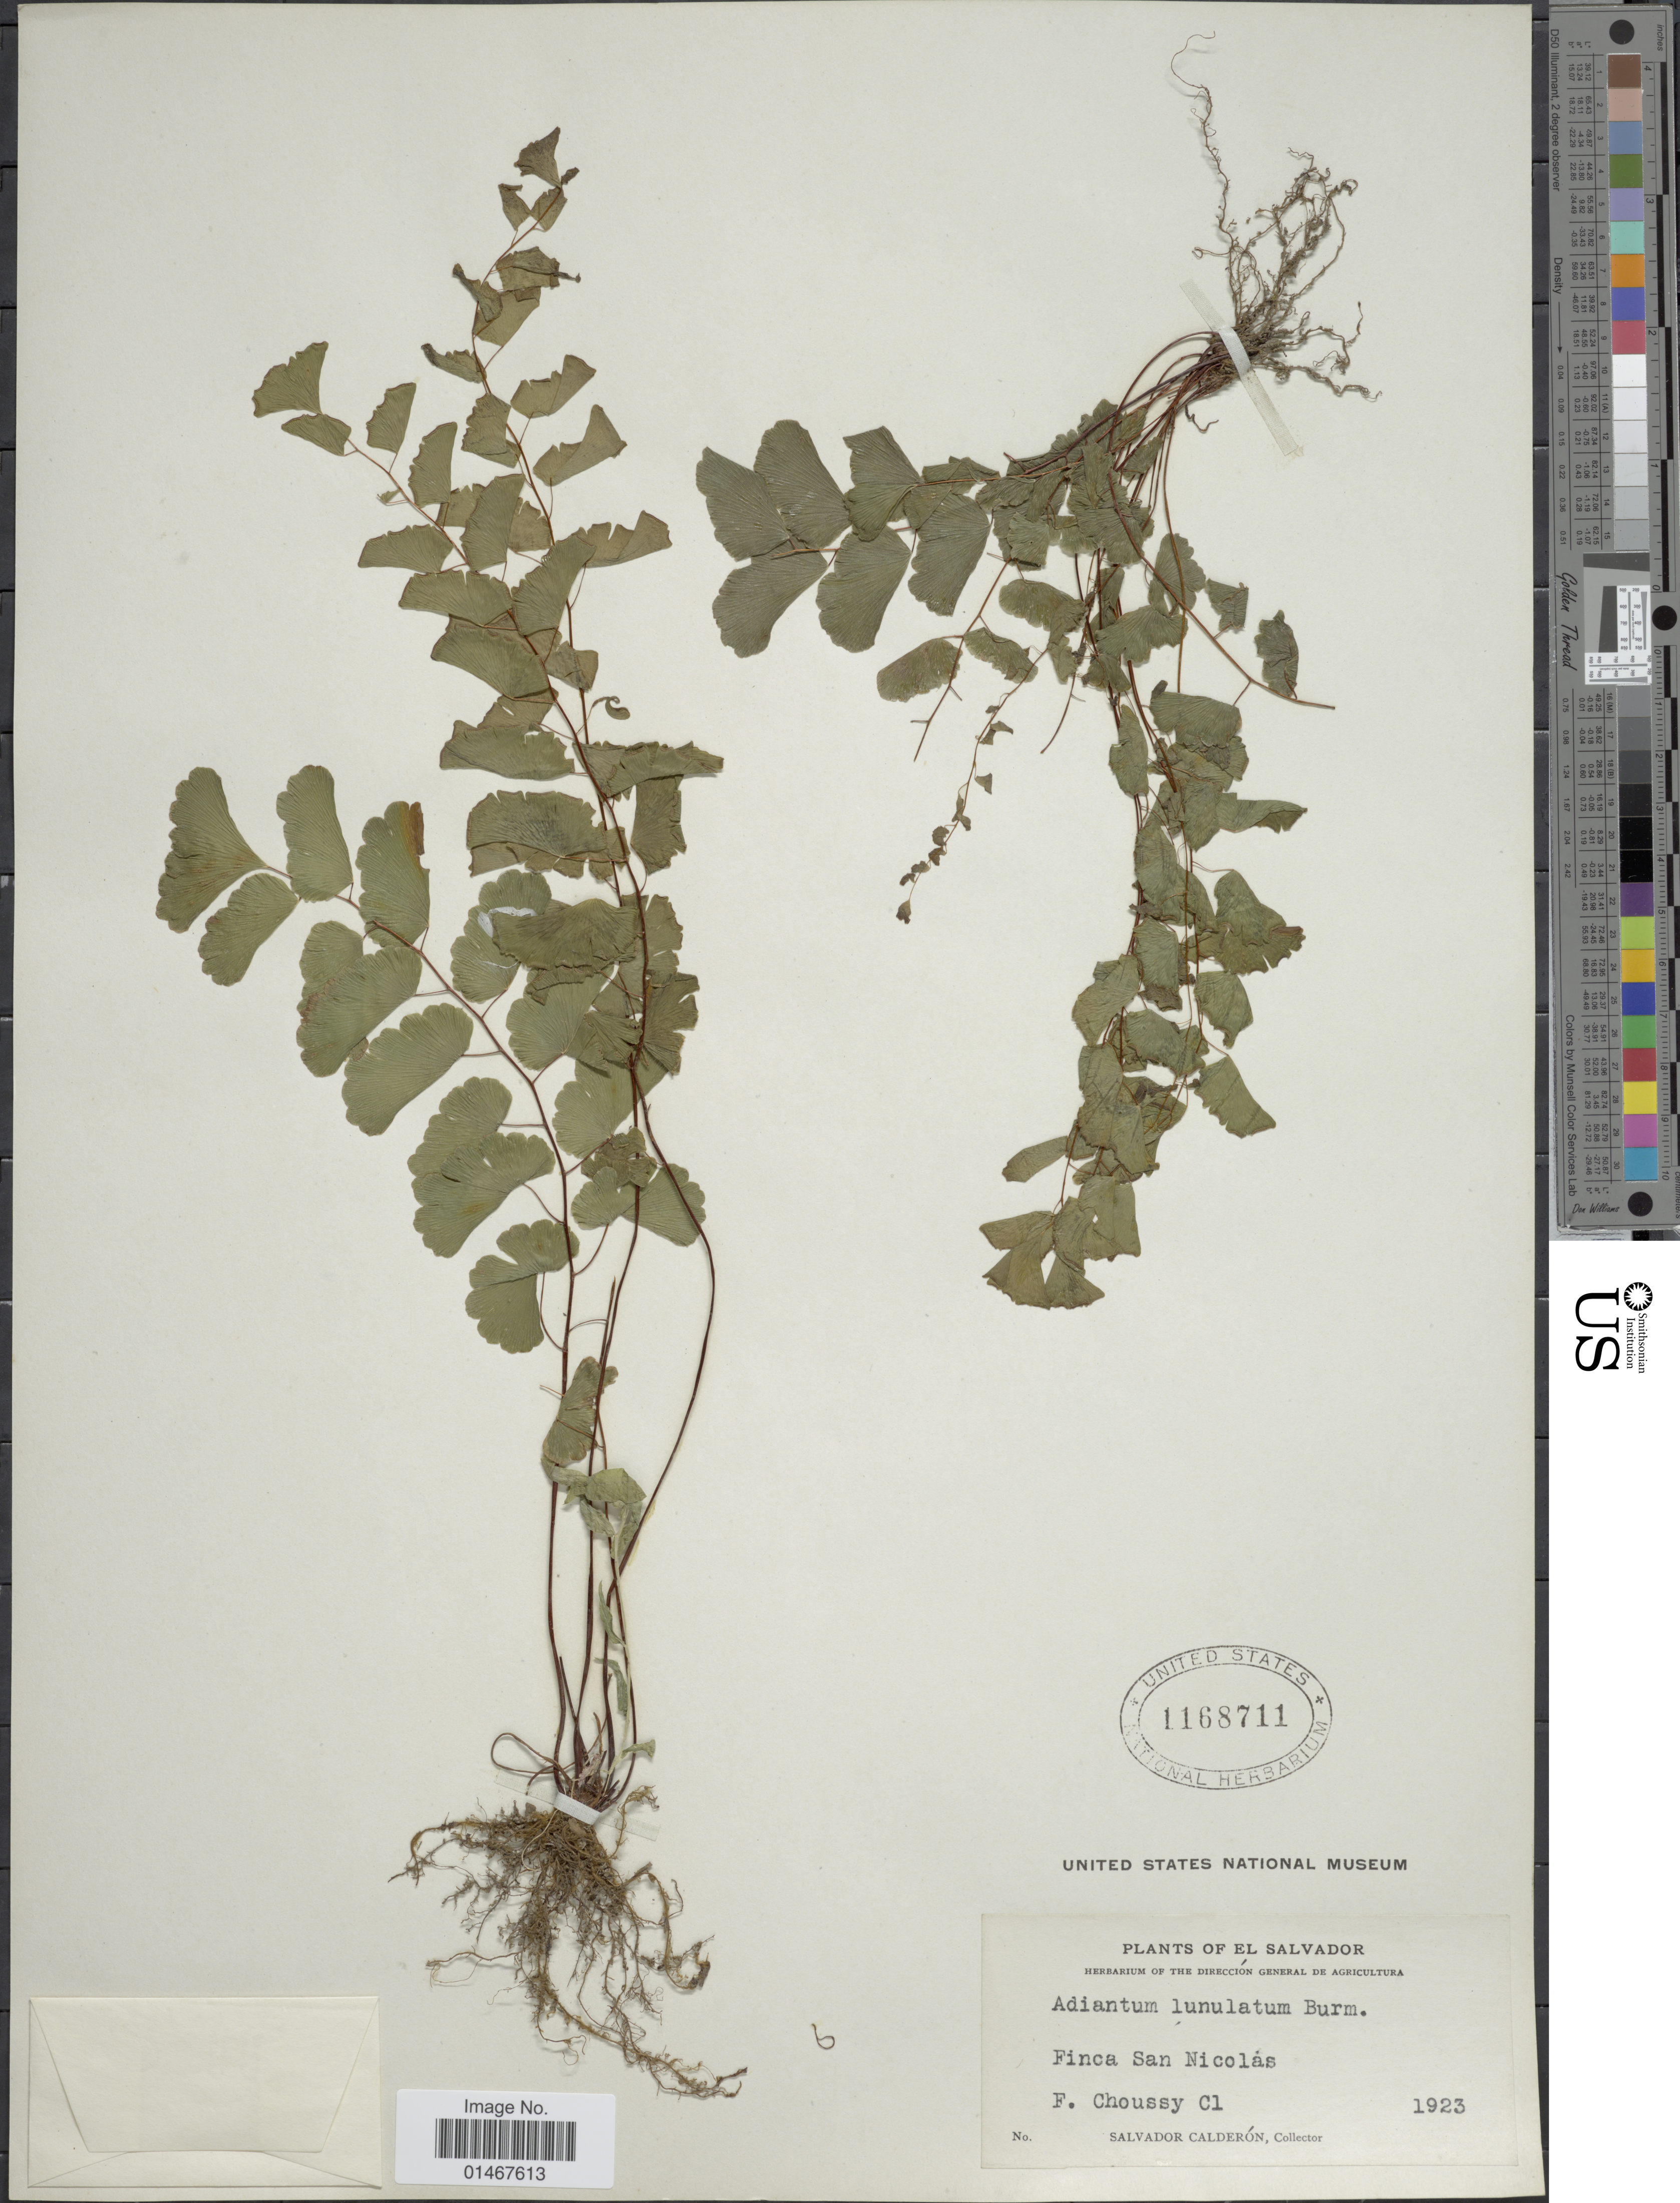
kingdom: Plantae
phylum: Tracheophyta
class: Polypodiopsida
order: Polypodiales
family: Pteridaceae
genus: Adiantum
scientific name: Adiantum philippense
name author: L.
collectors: S. Calderón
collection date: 1923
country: El Salvador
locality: Finca San Nicolas. F. Choussy CL. [unsure placement]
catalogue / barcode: US 1168711